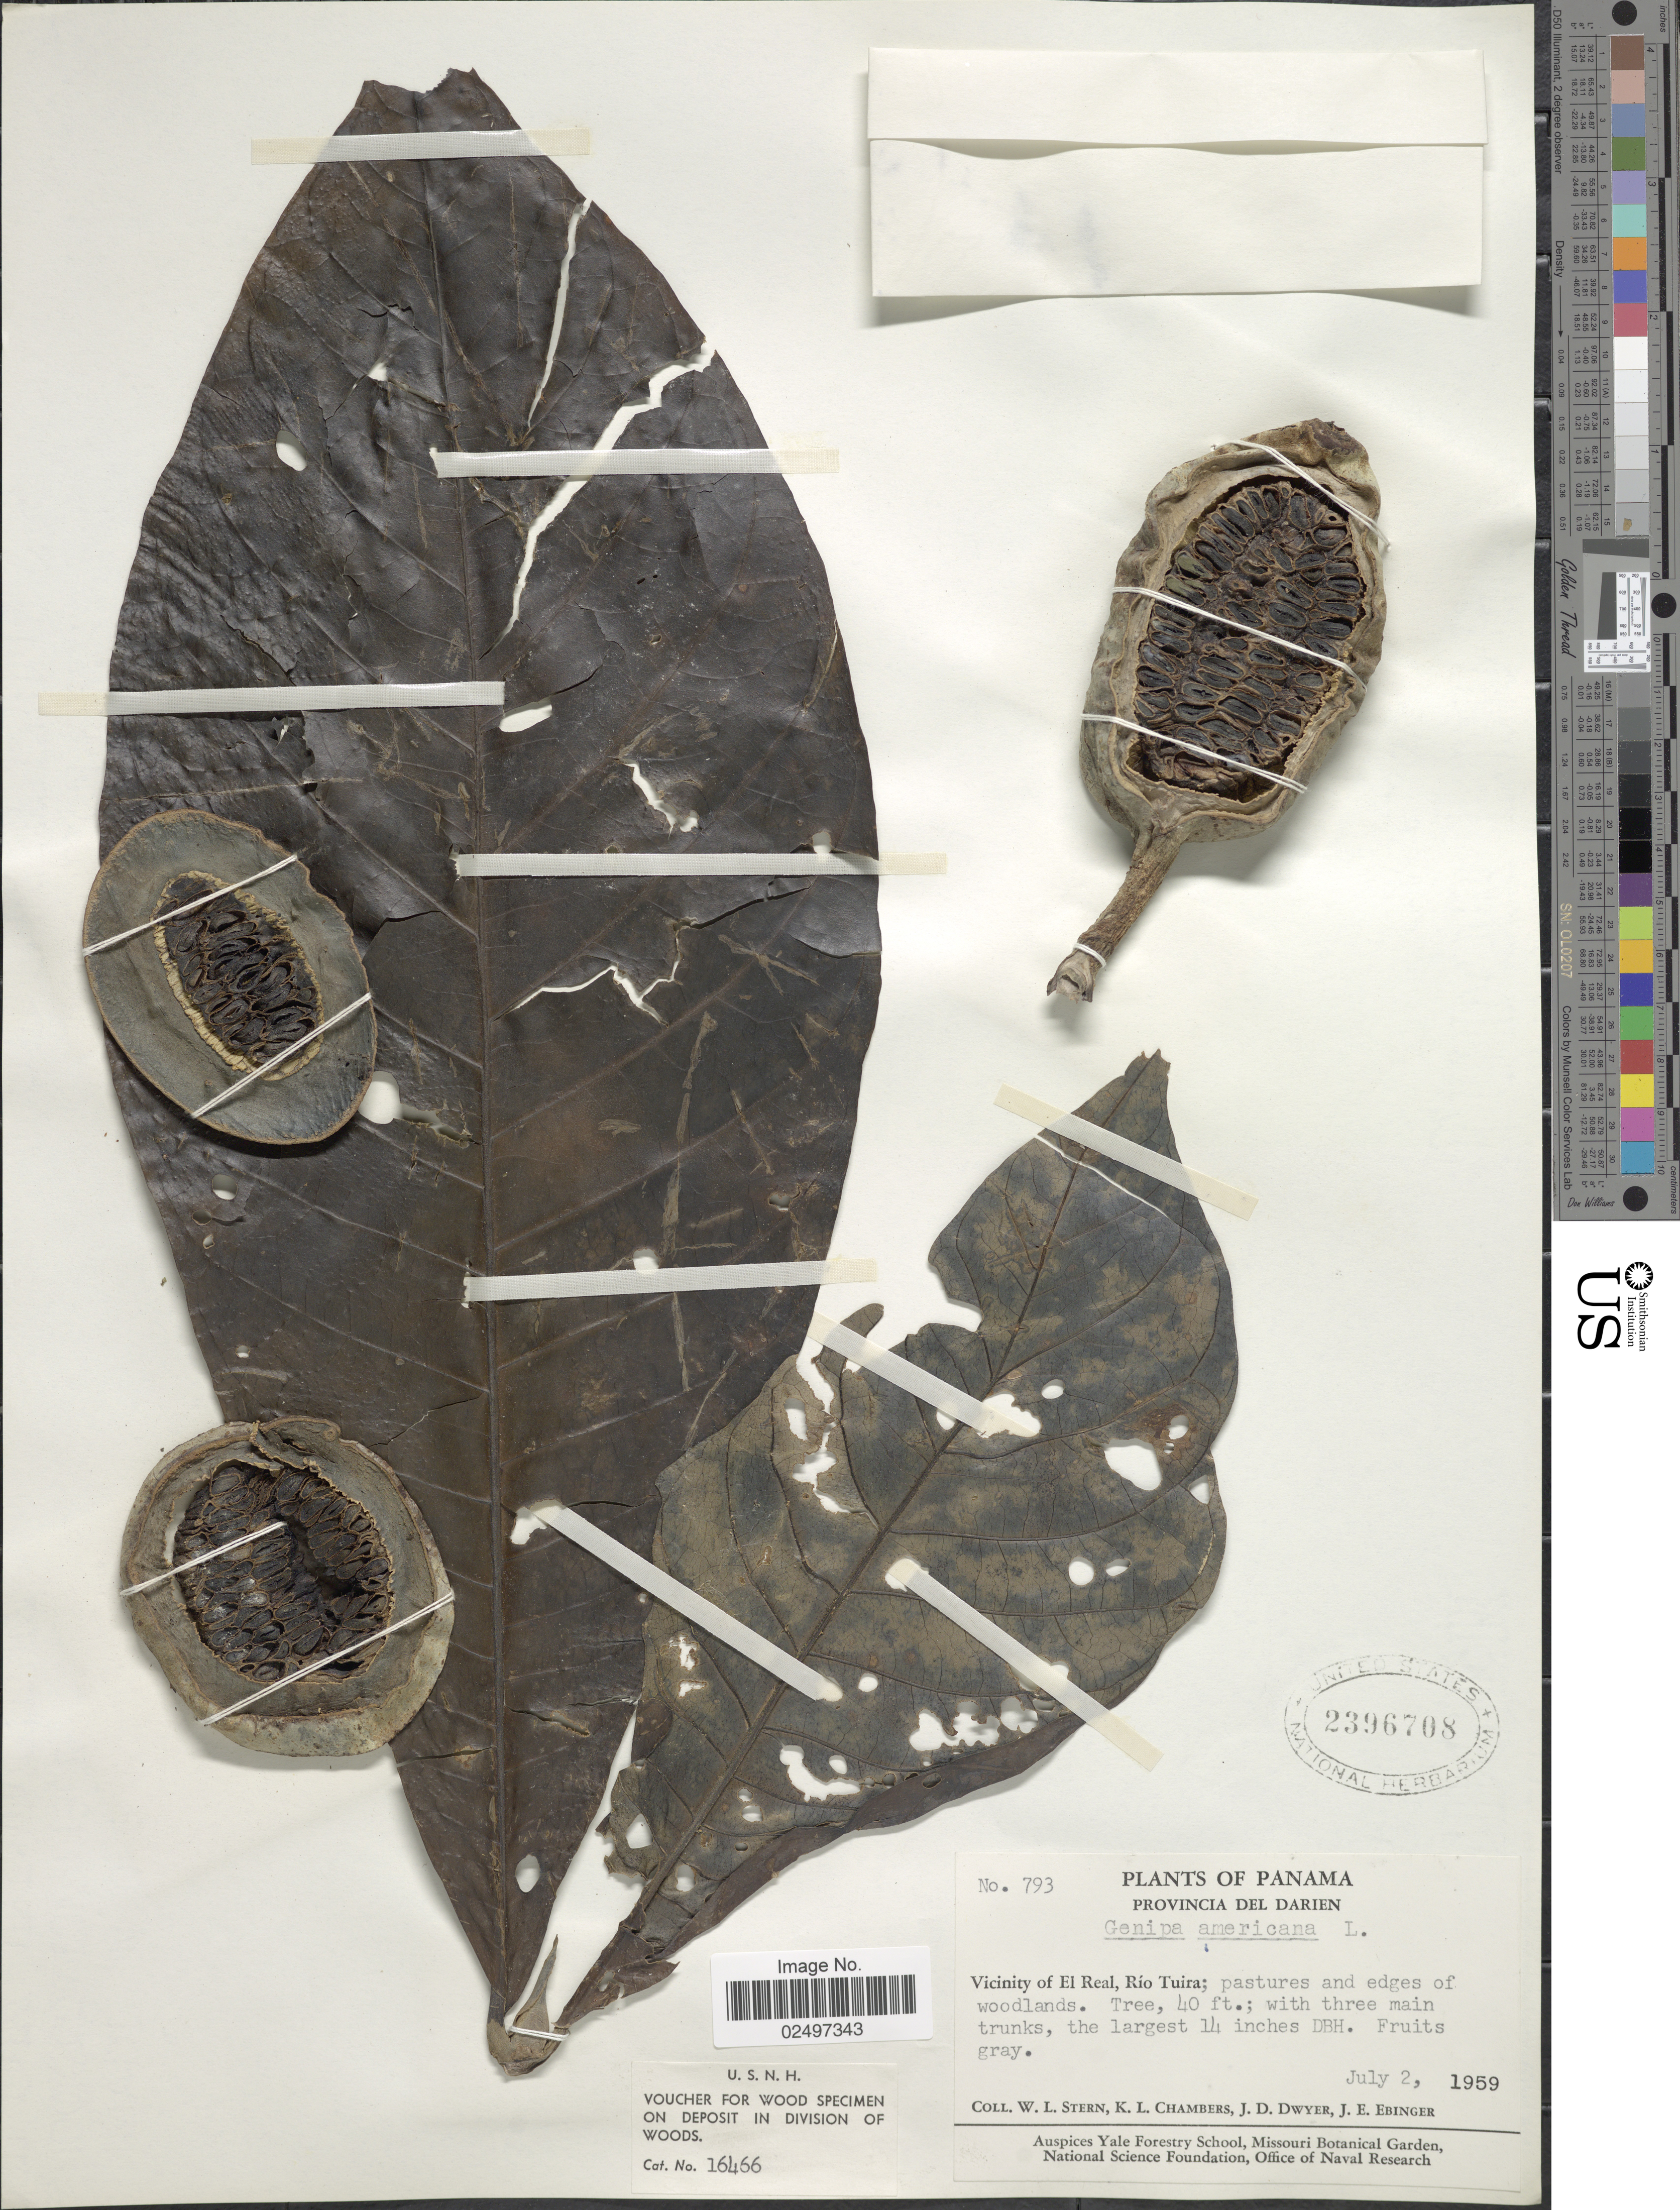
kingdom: Plantae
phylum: Tracheophyta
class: Magnoliopsida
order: Gentianales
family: Rubiaceae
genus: Genipa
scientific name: Genipa americana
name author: L.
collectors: W. L. Stern, K. Chambers, J. D. Dwyer & J. Ebinger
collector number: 793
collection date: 1959-07-02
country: Panama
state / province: Darién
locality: Provincia del Darien, Vicinity of El Real, Rio Tuira, pastures and edges of woodlands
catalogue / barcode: US 2396708